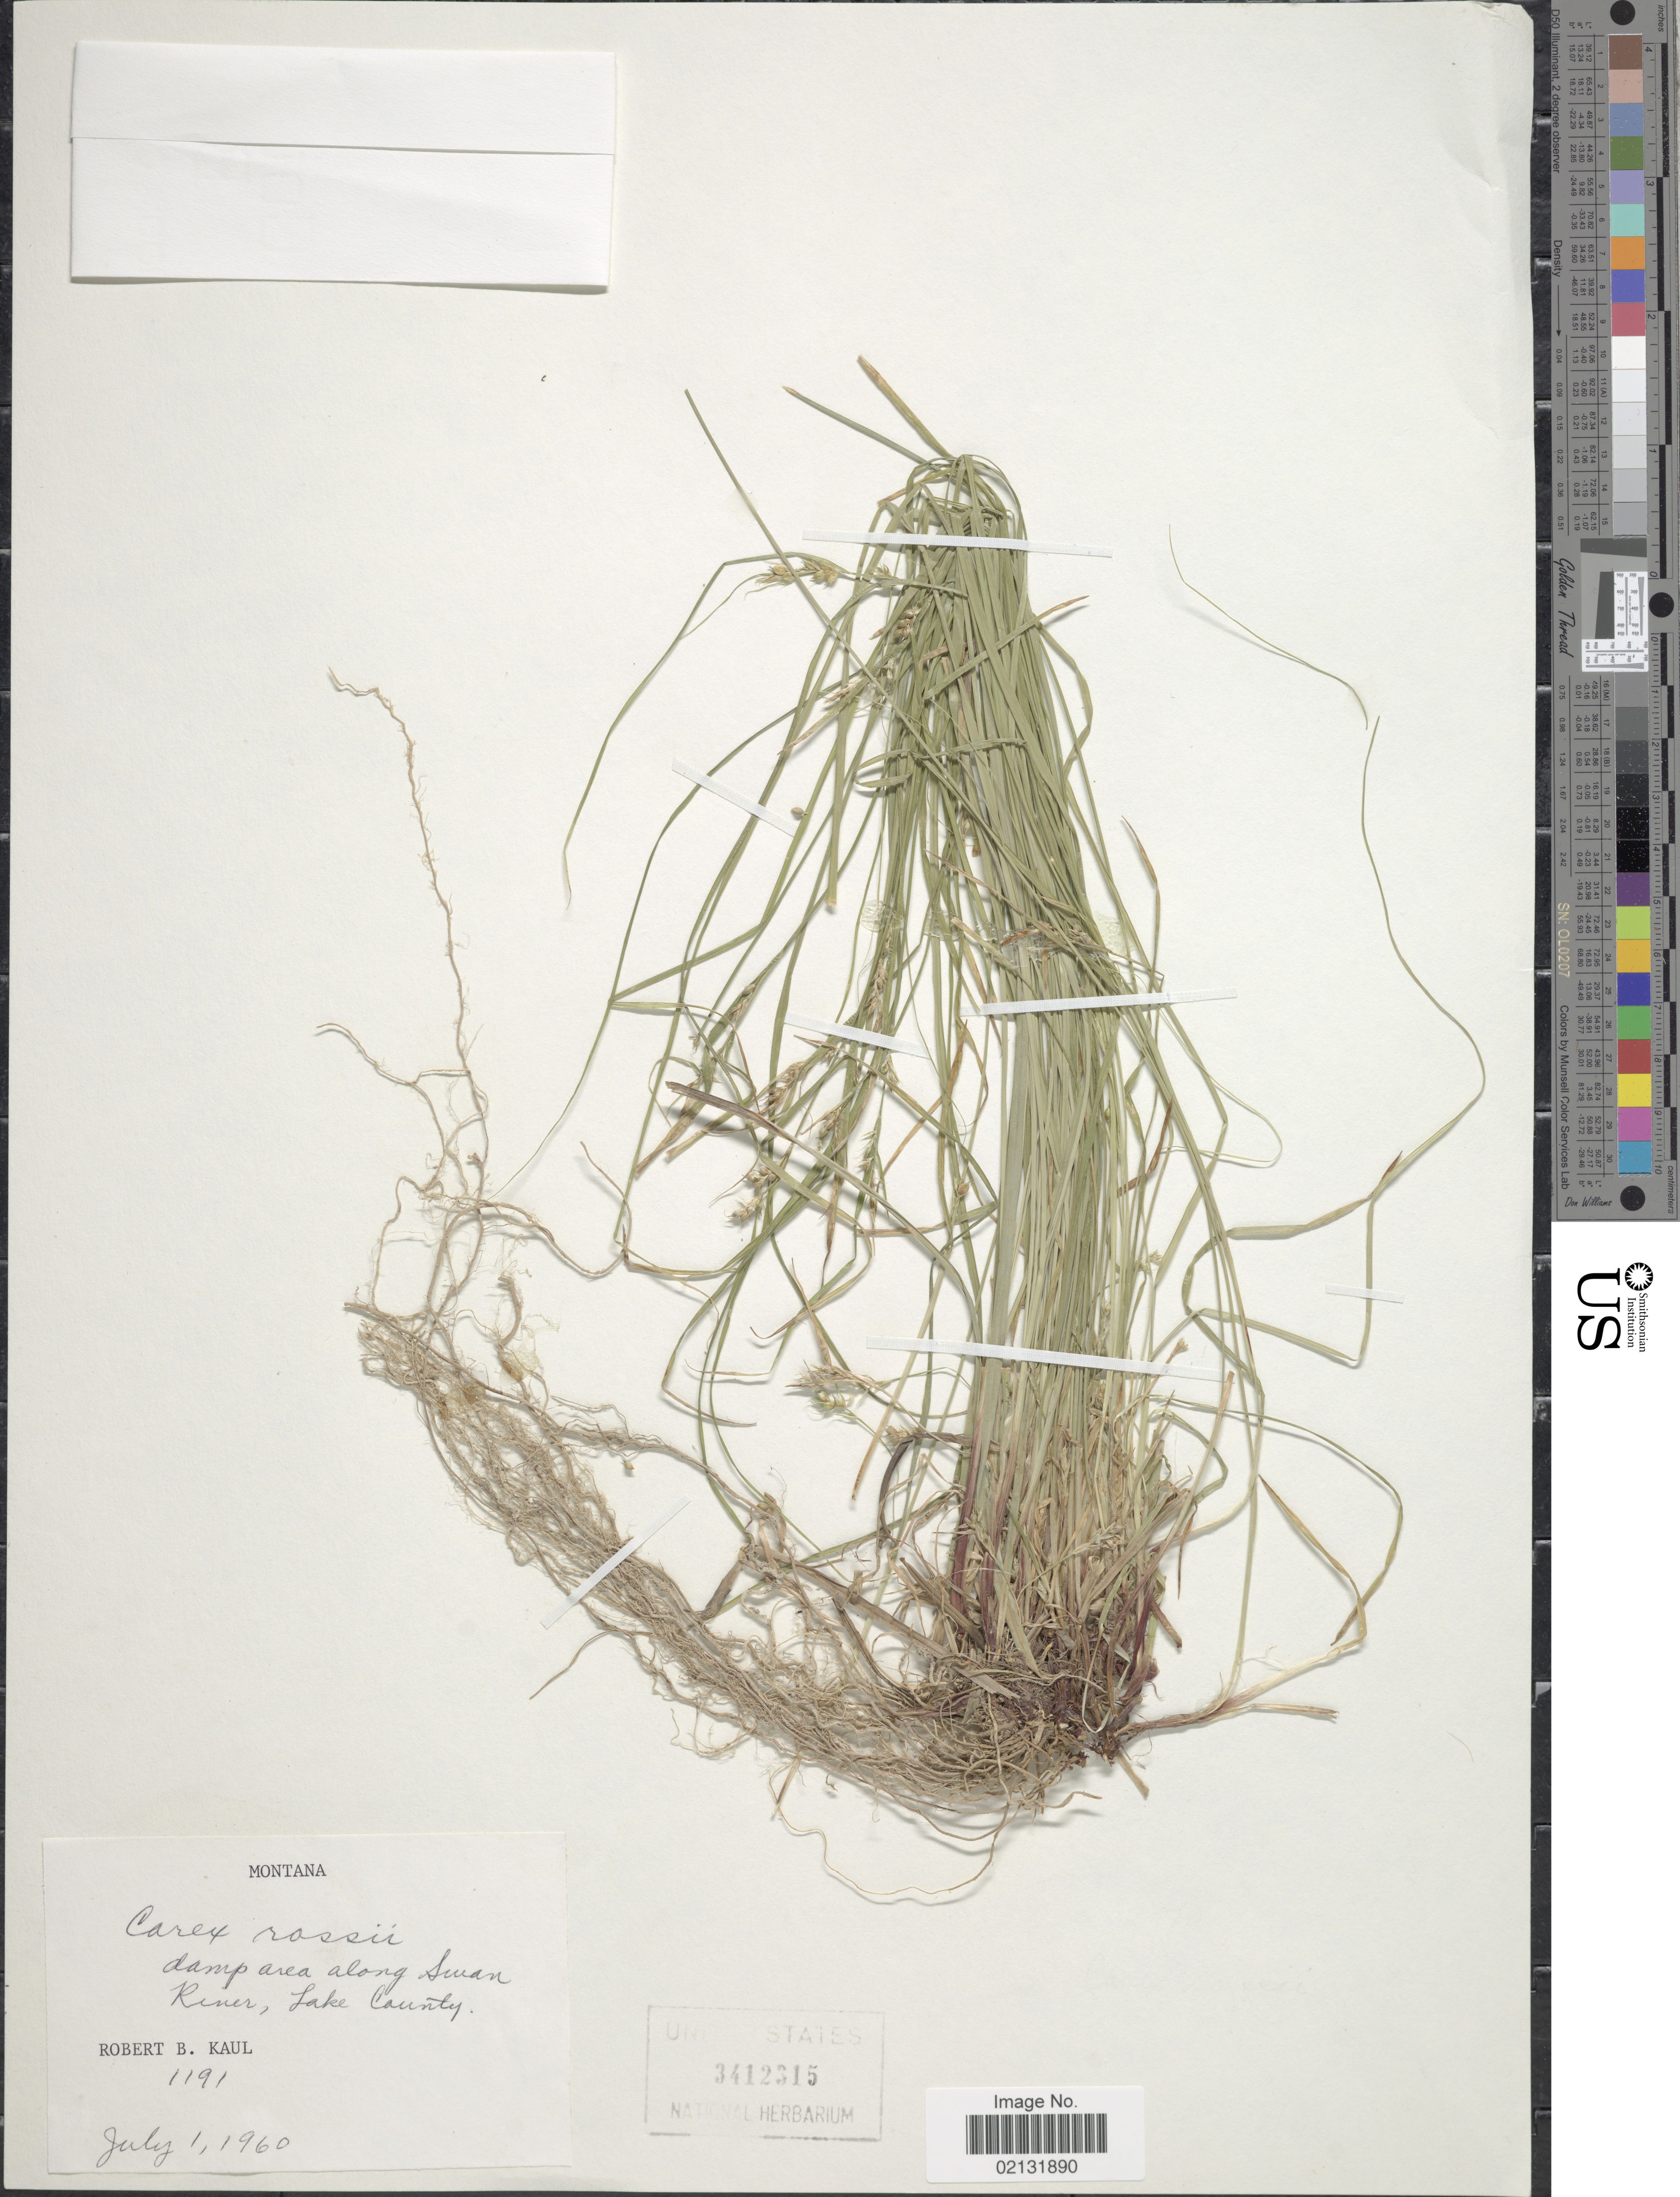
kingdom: Plantae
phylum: Tracheophyta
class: Liliopsida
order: Poales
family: Cyperaceae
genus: Carex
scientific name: Carex rossii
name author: Boott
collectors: R. Kaul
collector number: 1191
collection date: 1960-07-01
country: United States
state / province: Montana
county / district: Lake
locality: Damp area along Swan River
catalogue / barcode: US 3412315